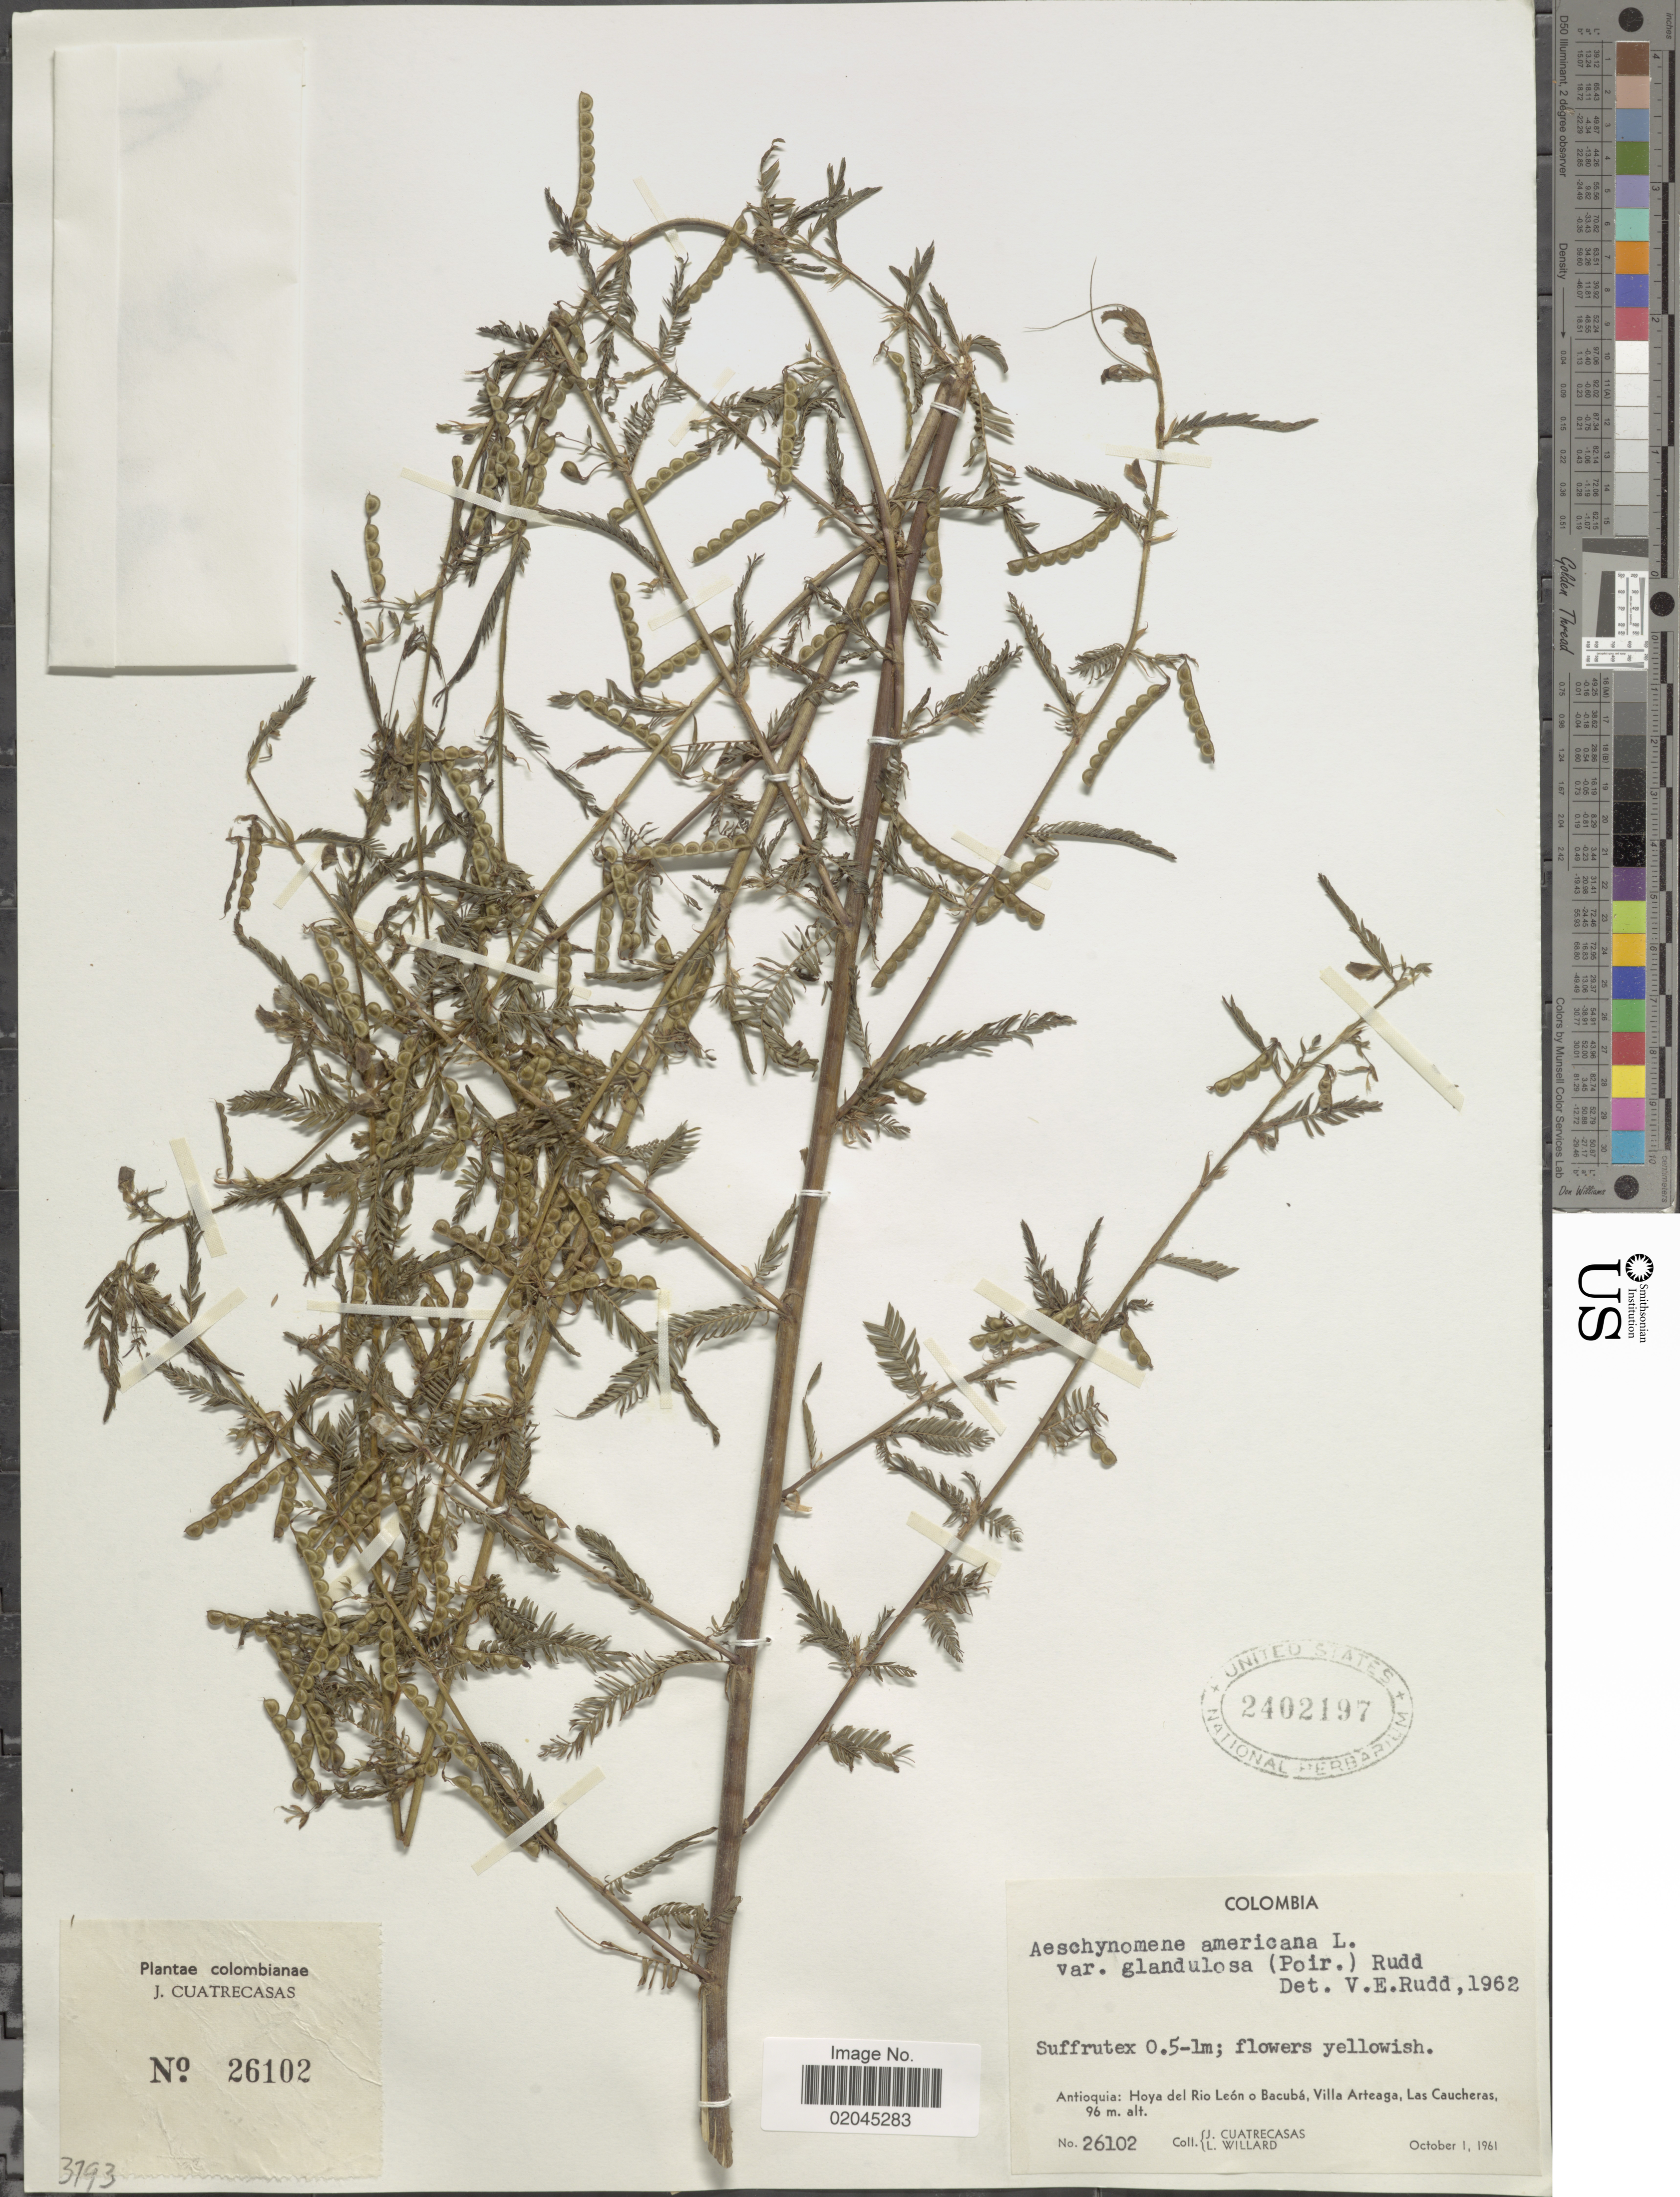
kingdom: Plantae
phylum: Tracheophyta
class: Magnoliopsida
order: Fabales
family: Fabaceae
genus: Aeschynomene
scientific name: Aeschynomene americana var. americana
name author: L.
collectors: J. Cuatrecasas & L. Willard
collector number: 26102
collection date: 1961-10-01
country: Colombia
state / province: Antioquia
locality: Hoya del Rio León o Bacubá, Villa Arteaga, Las Caucheras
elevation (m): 96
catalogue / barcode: US 2402197